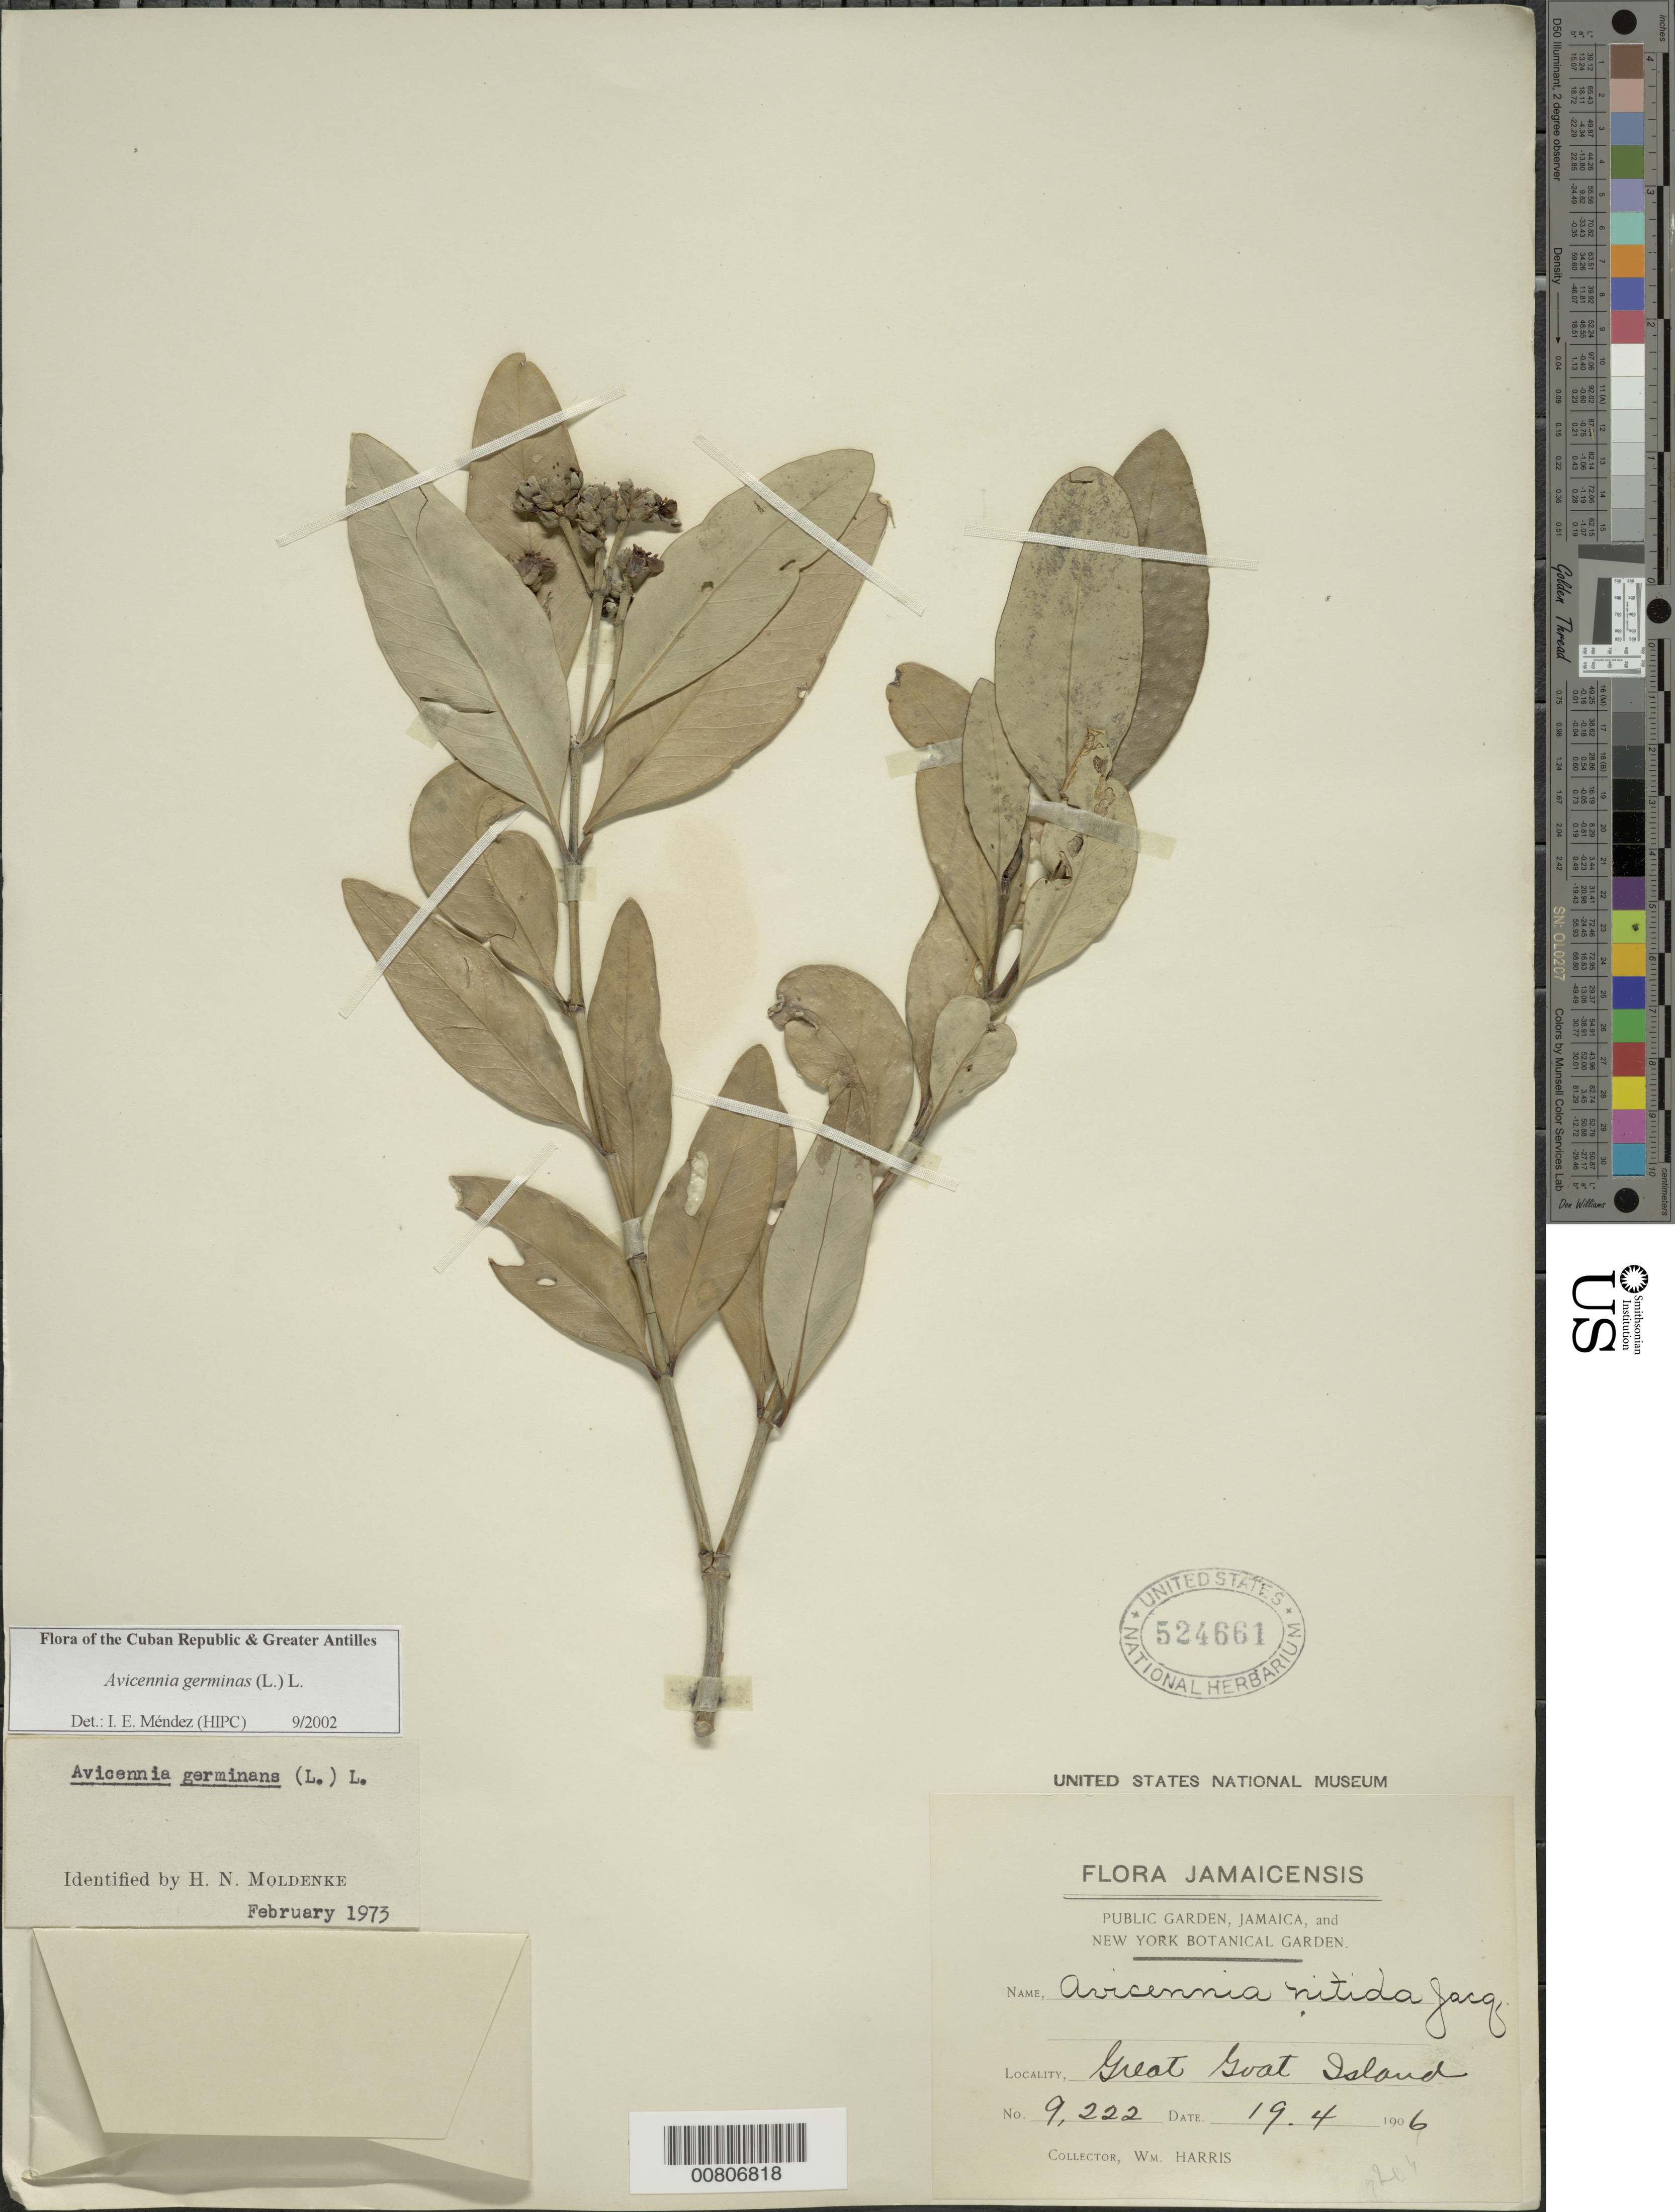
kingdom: Plantae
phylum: Tracheophyta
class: Magnoliopsida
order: Lamiales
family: Acanthaceae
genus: Avicennia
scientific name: Avicennia germinans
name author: (L.) L.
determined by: Méndez, Isidro E., (HIPC)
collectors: W. H. Harris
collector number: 9222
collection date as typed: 19 Apr 1906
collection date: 1906-04-19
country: Jamaica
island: Jamaica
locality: Great Goat Island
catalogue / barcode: US 524661